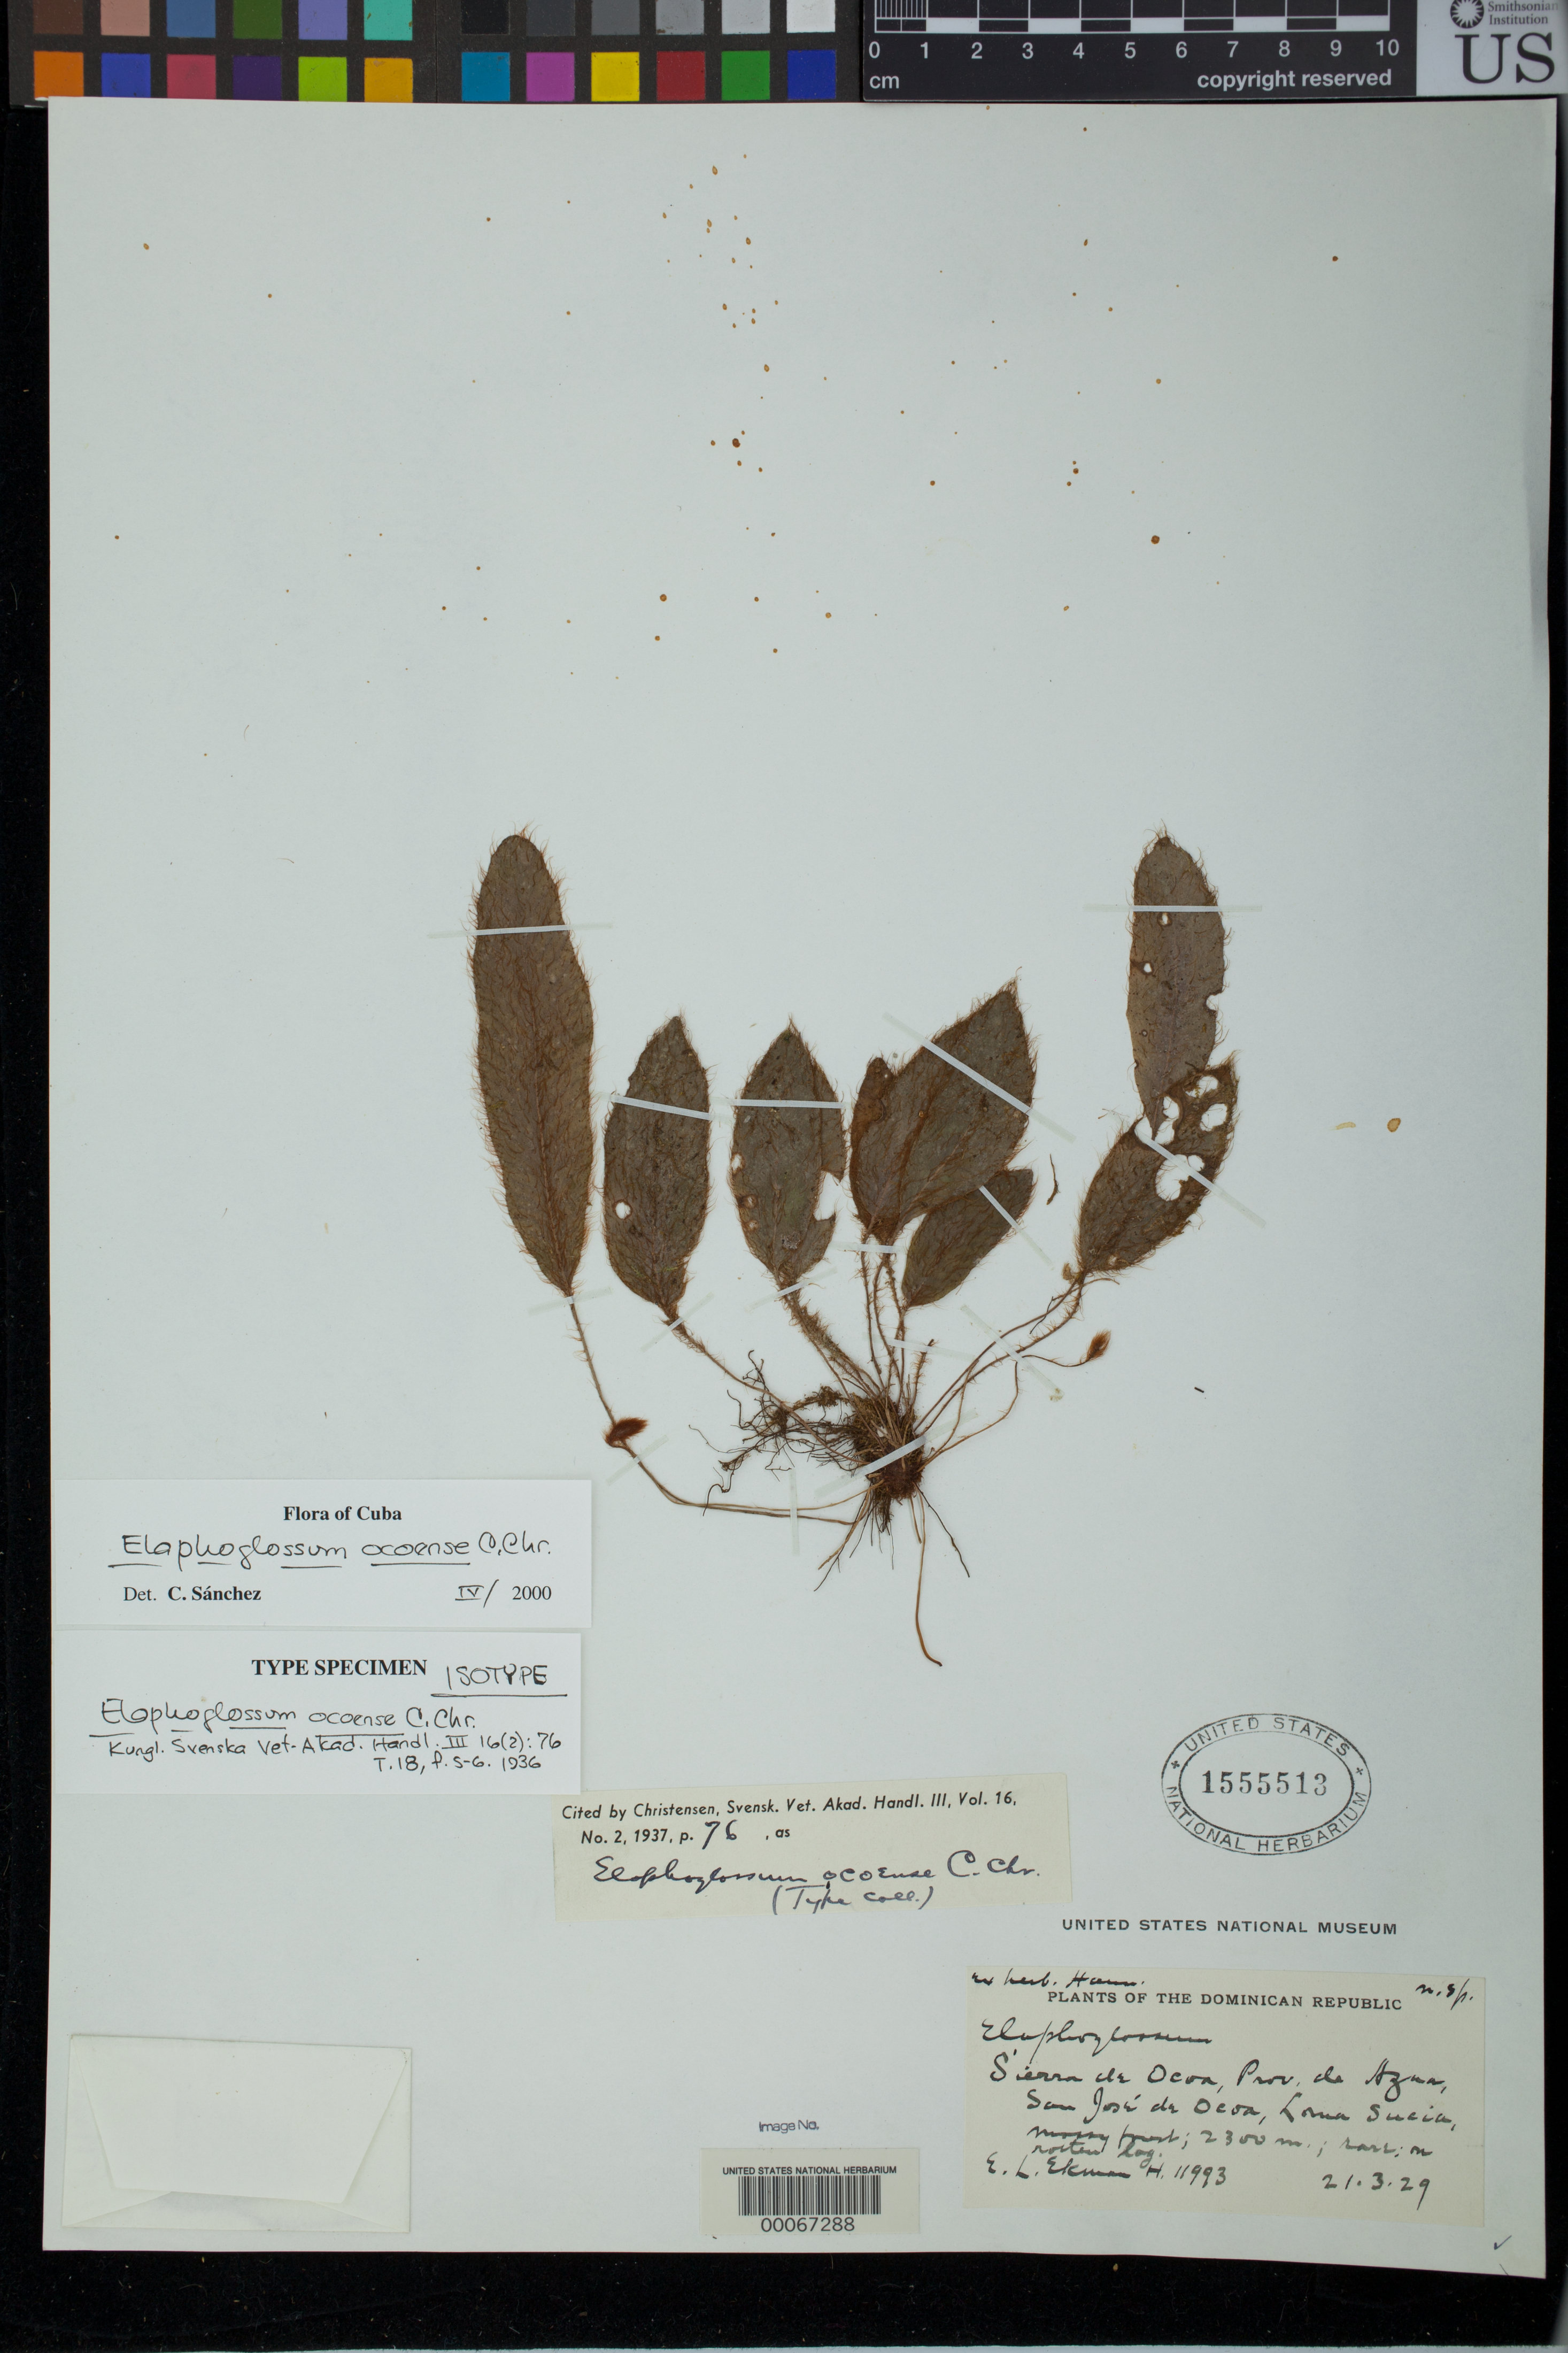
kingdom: Plantae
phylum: Tracheophyta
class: Polypodiopsida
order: Polypodiales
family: Dryopteridaceae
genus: Elaphoglossum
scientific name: Elaphoglossum ocoense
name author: C. Chr.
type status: Isotype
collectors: E. L. Ekman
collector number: H11993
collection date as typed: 21 Mar 1929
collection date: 1929-03-21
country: Dominican Republic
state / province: Azua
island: Hispaniola Island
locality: Sierra de Ocoa, Loma Sucia.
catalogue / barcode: US 1555513